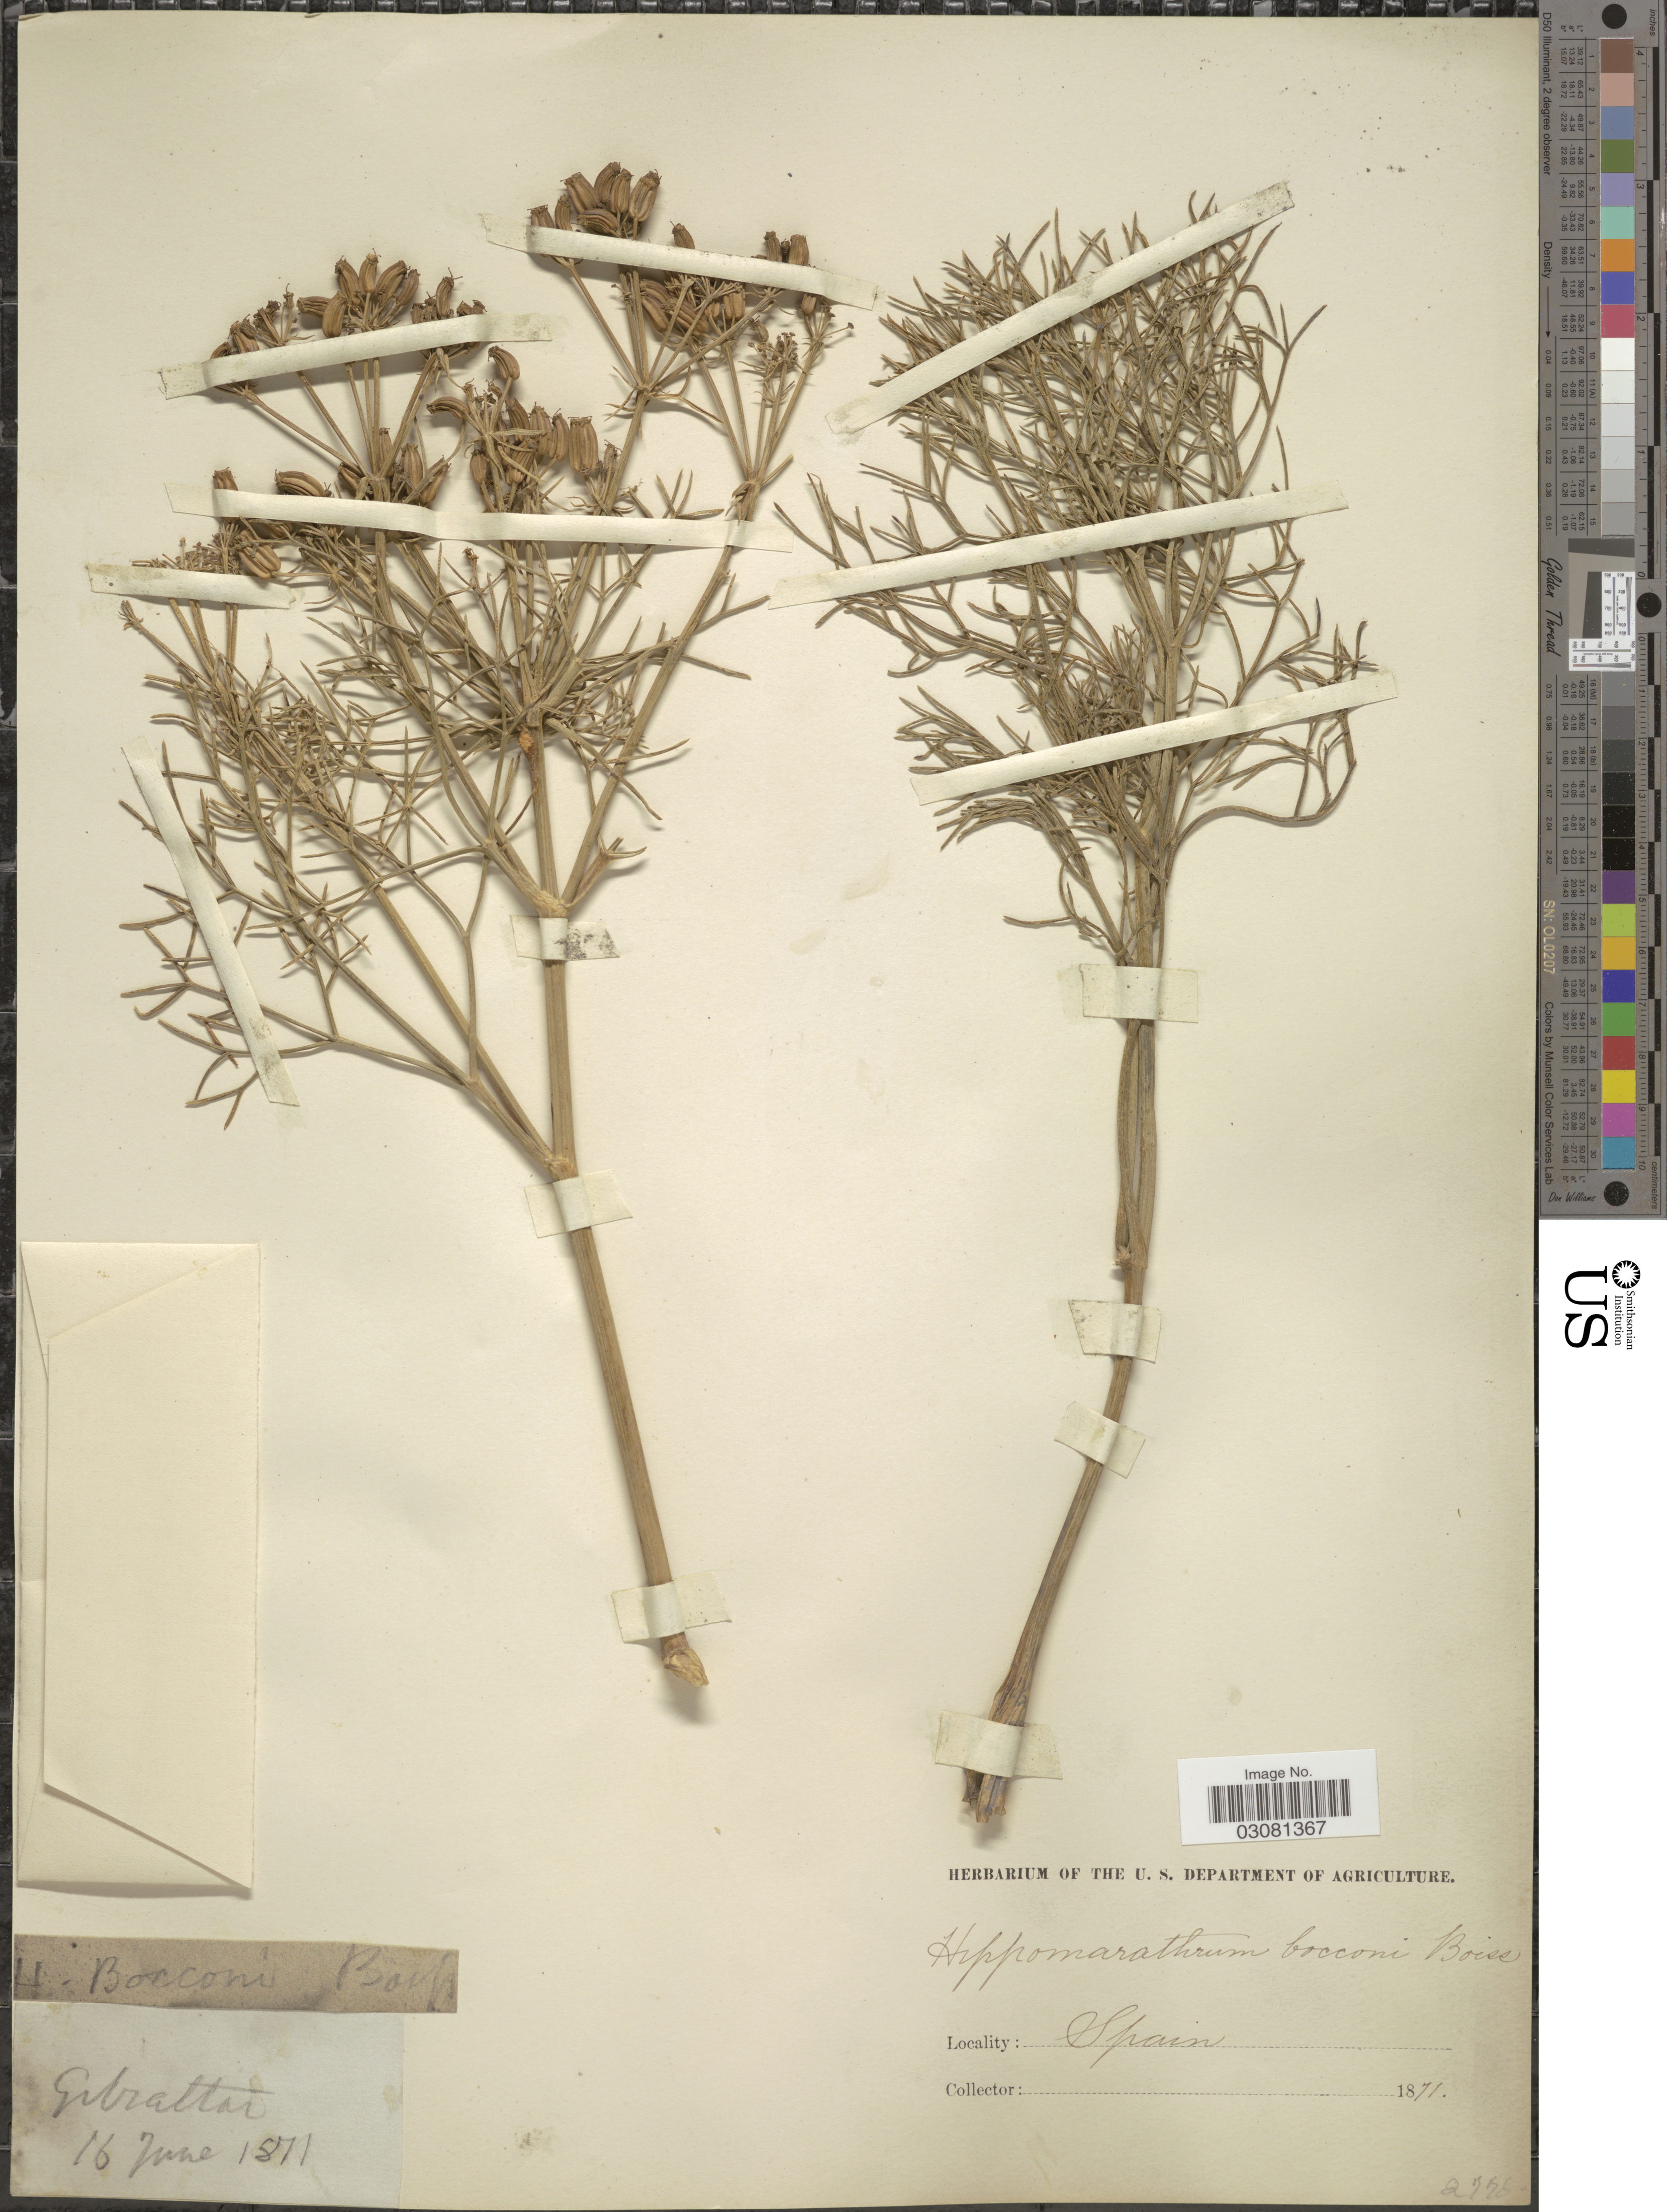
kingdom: Plantae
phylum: Tracheophyta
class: Magnoliopsida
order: Apiales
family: Apiaceae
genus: Hippomarathrum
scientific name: Hippomarathrum bocconei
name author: Boiss.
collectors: ex herb. U. S. Department of Agriculture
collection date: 1871-06-16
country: Spain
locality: Gibraltar.